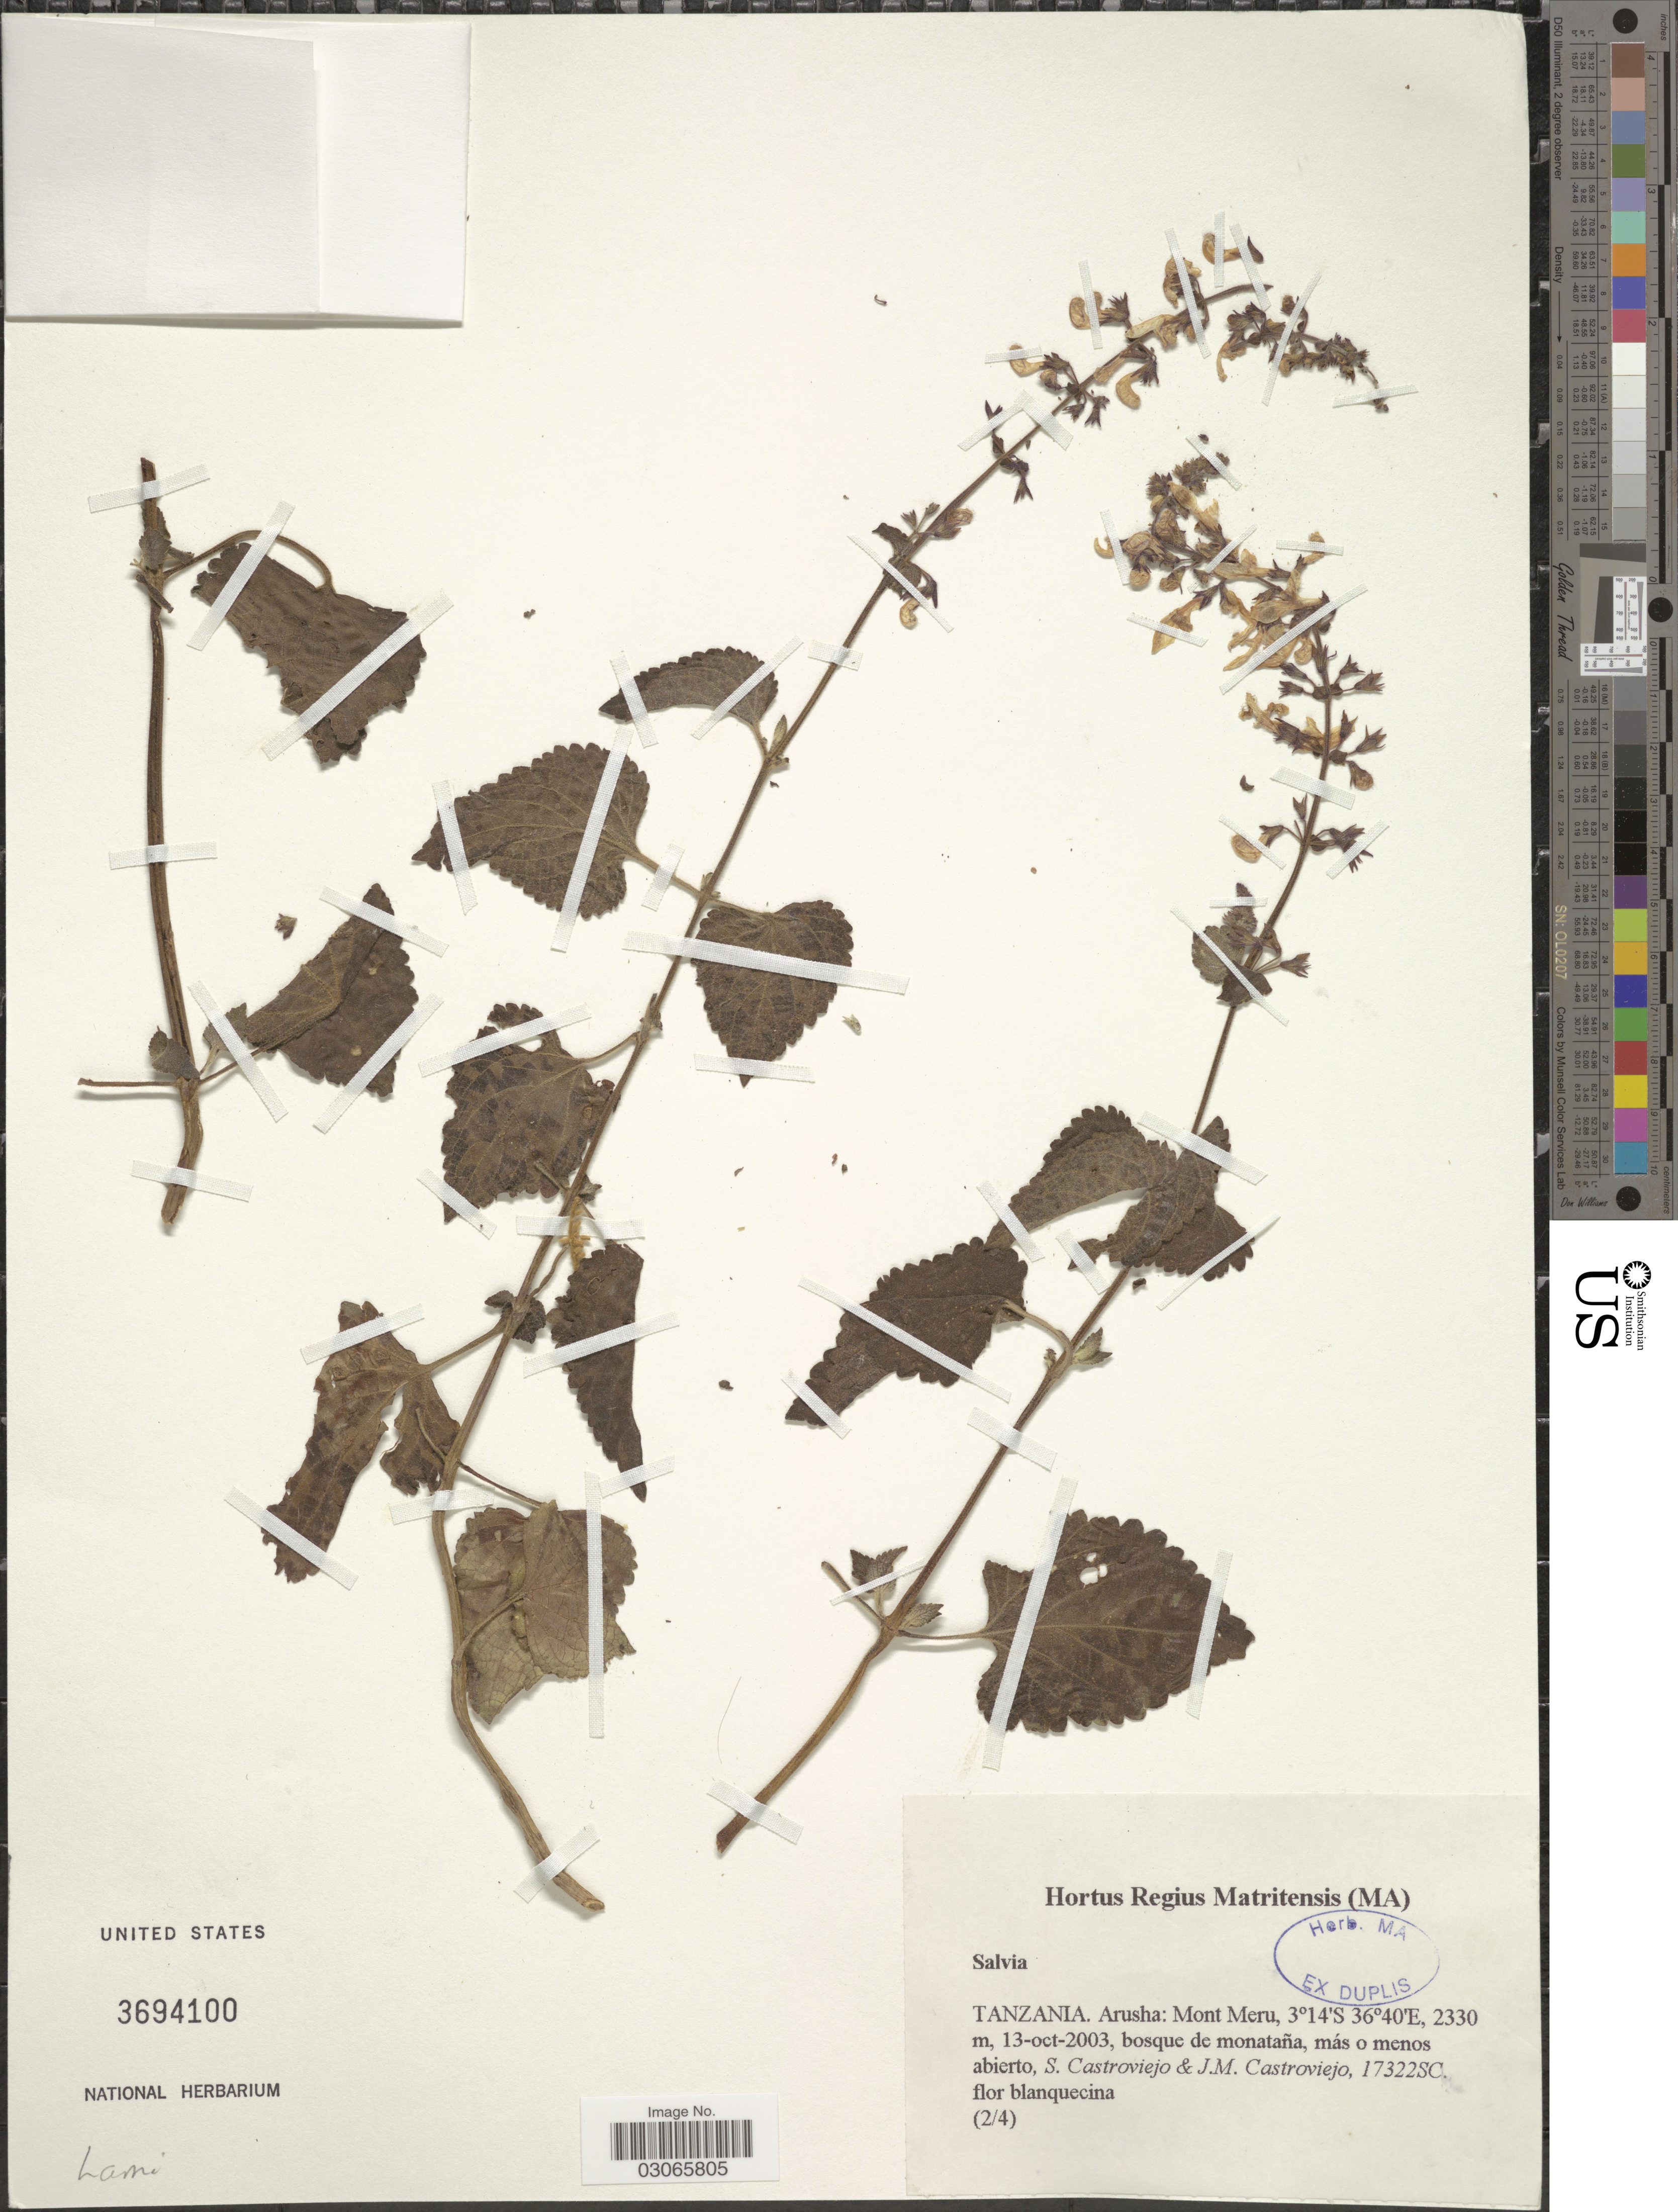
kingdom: Plantae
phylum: Tracheophyta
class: Magnoliopsida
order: Lamiales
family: Lamiaceae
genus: Salvia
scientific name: Salvia sp.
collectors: S. Castroviejo & J. Castroviejo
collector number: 17322SC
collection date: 2003-10-13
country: Tanzania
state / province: Arusha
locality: Mont Meru.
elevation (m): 2330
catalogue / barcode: US 3694100